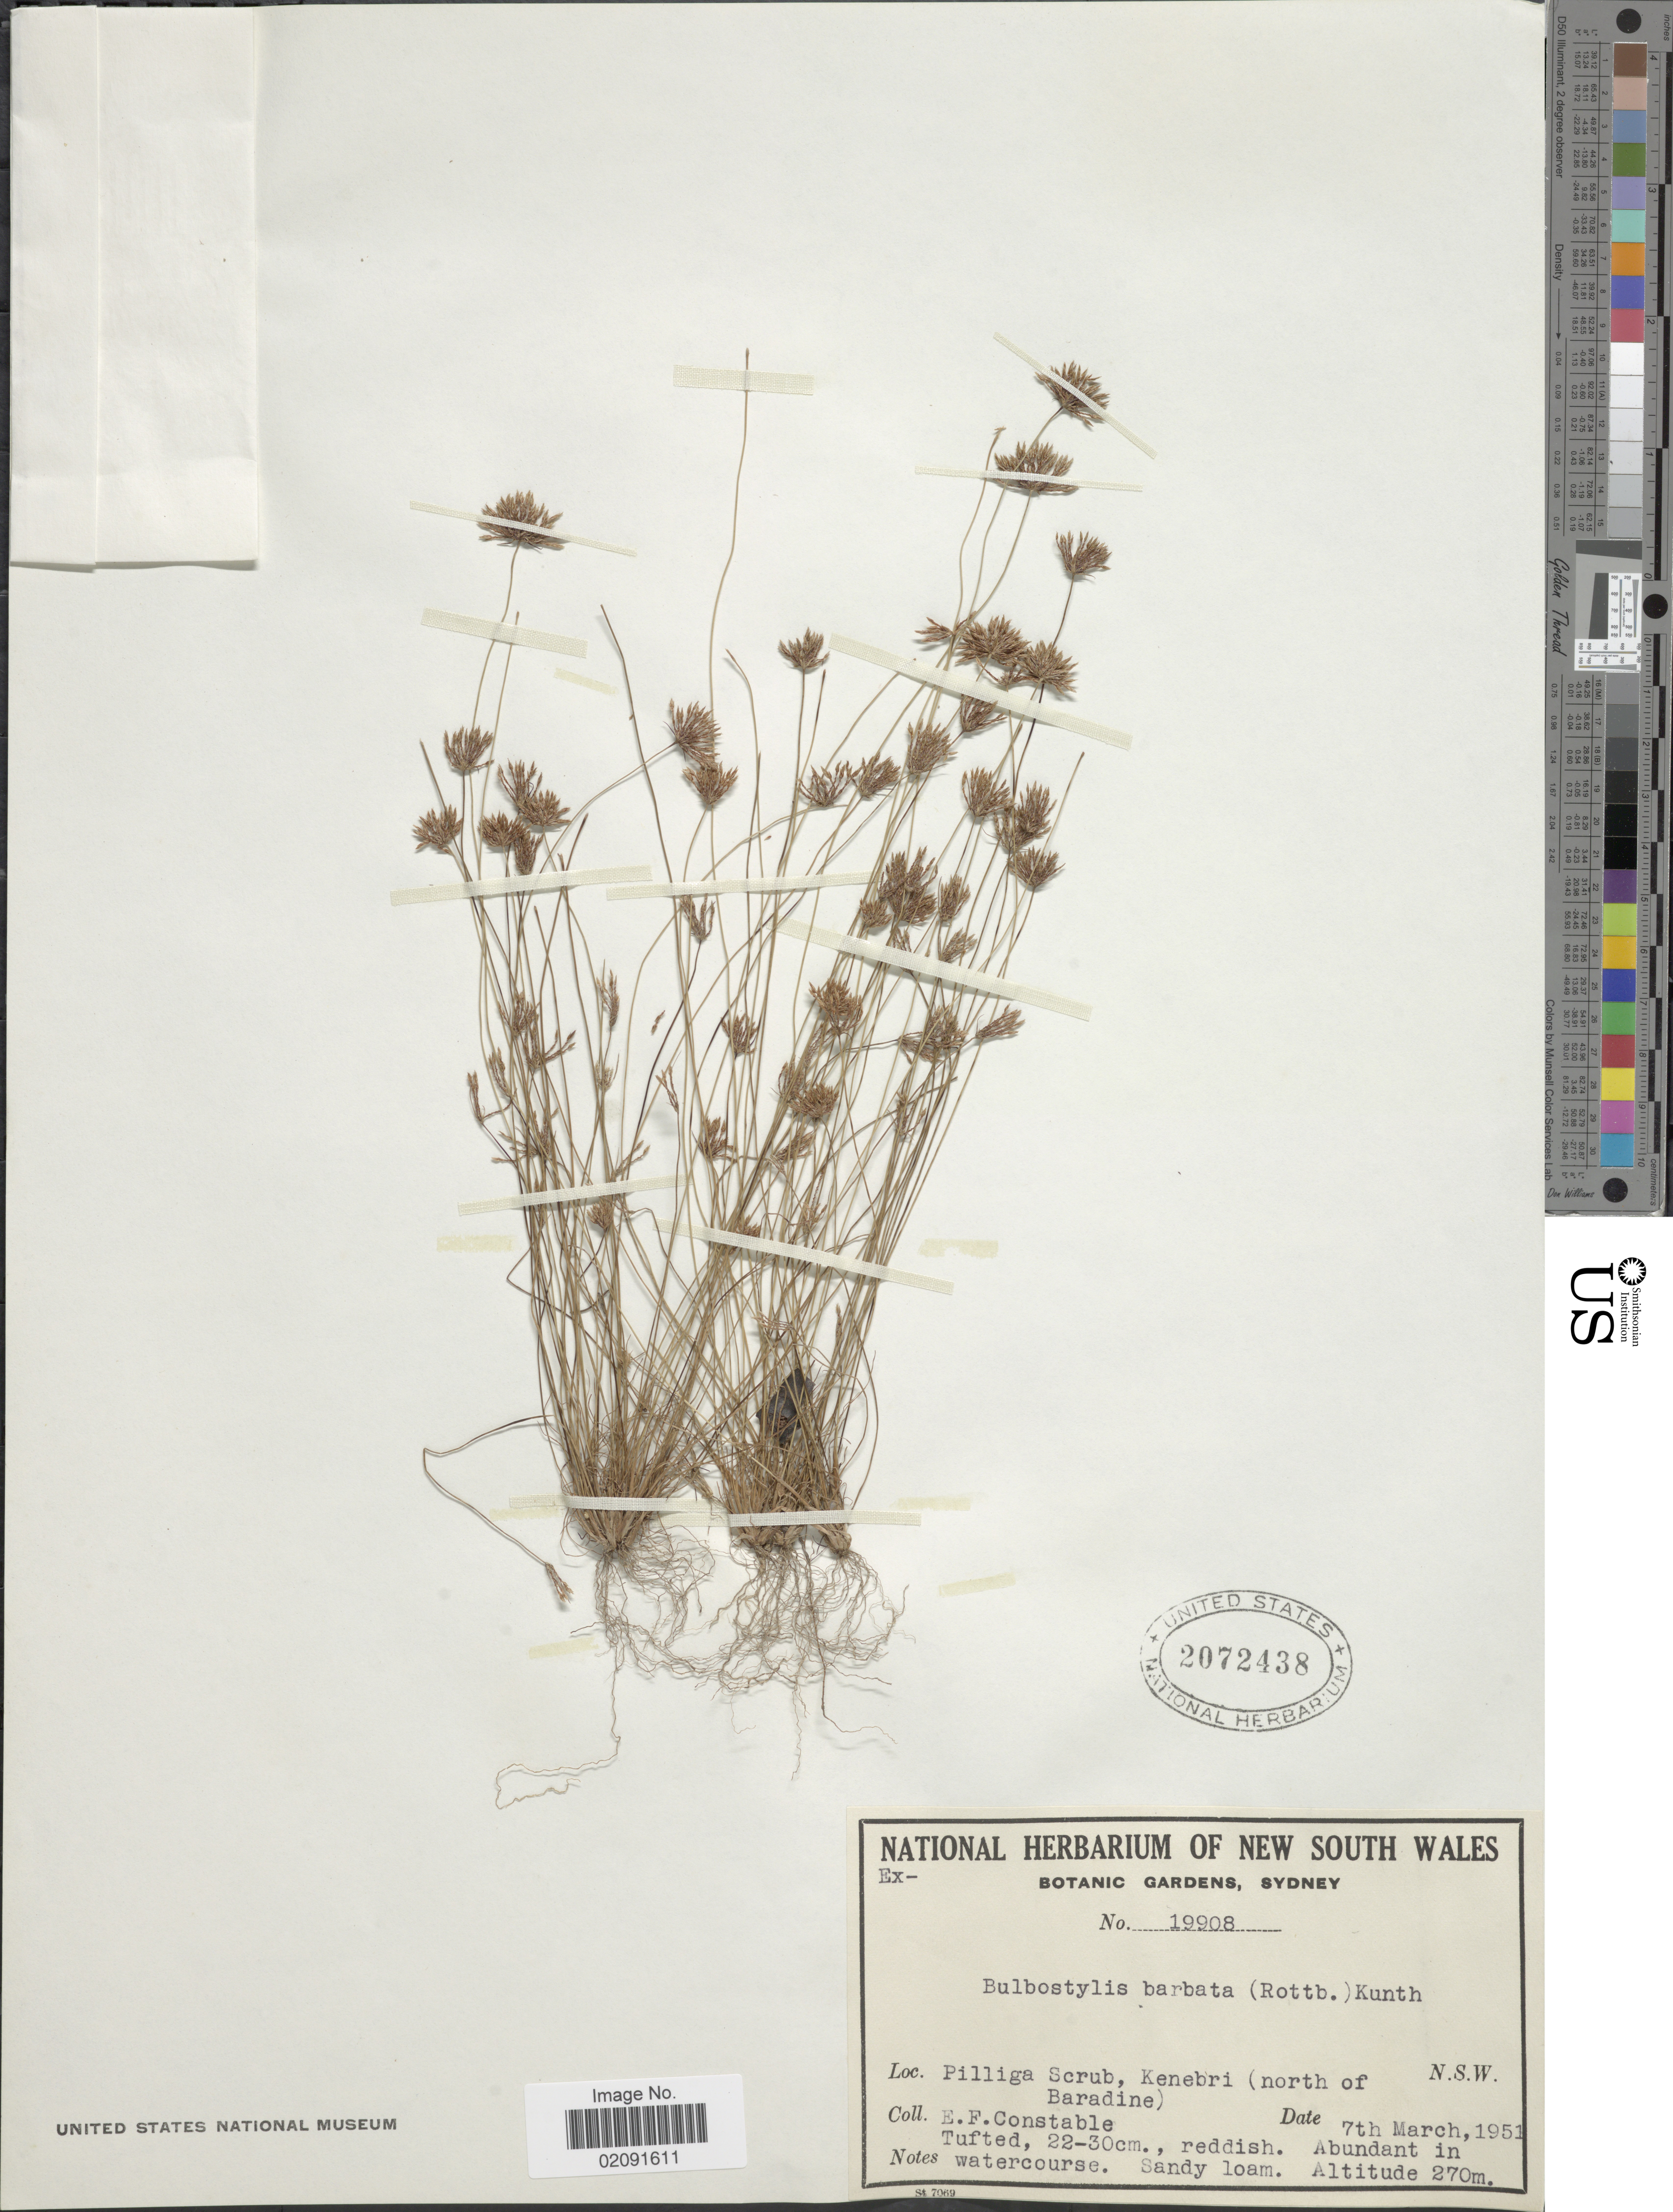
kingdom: Plantae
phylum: Tracheophyta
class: Liliopsida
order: Poales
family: Cyperaceae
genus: Bulbostylis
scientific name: Bulbostylis barbata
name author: (Rottb.) C.B. Clarke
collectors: E. F. Constable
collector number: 19908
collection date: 1951-03-07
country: Australia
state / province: New South Wales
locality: Pilliga Scrub, Kenebri (north of Baradine)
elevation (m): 270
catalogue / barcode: US 2072438